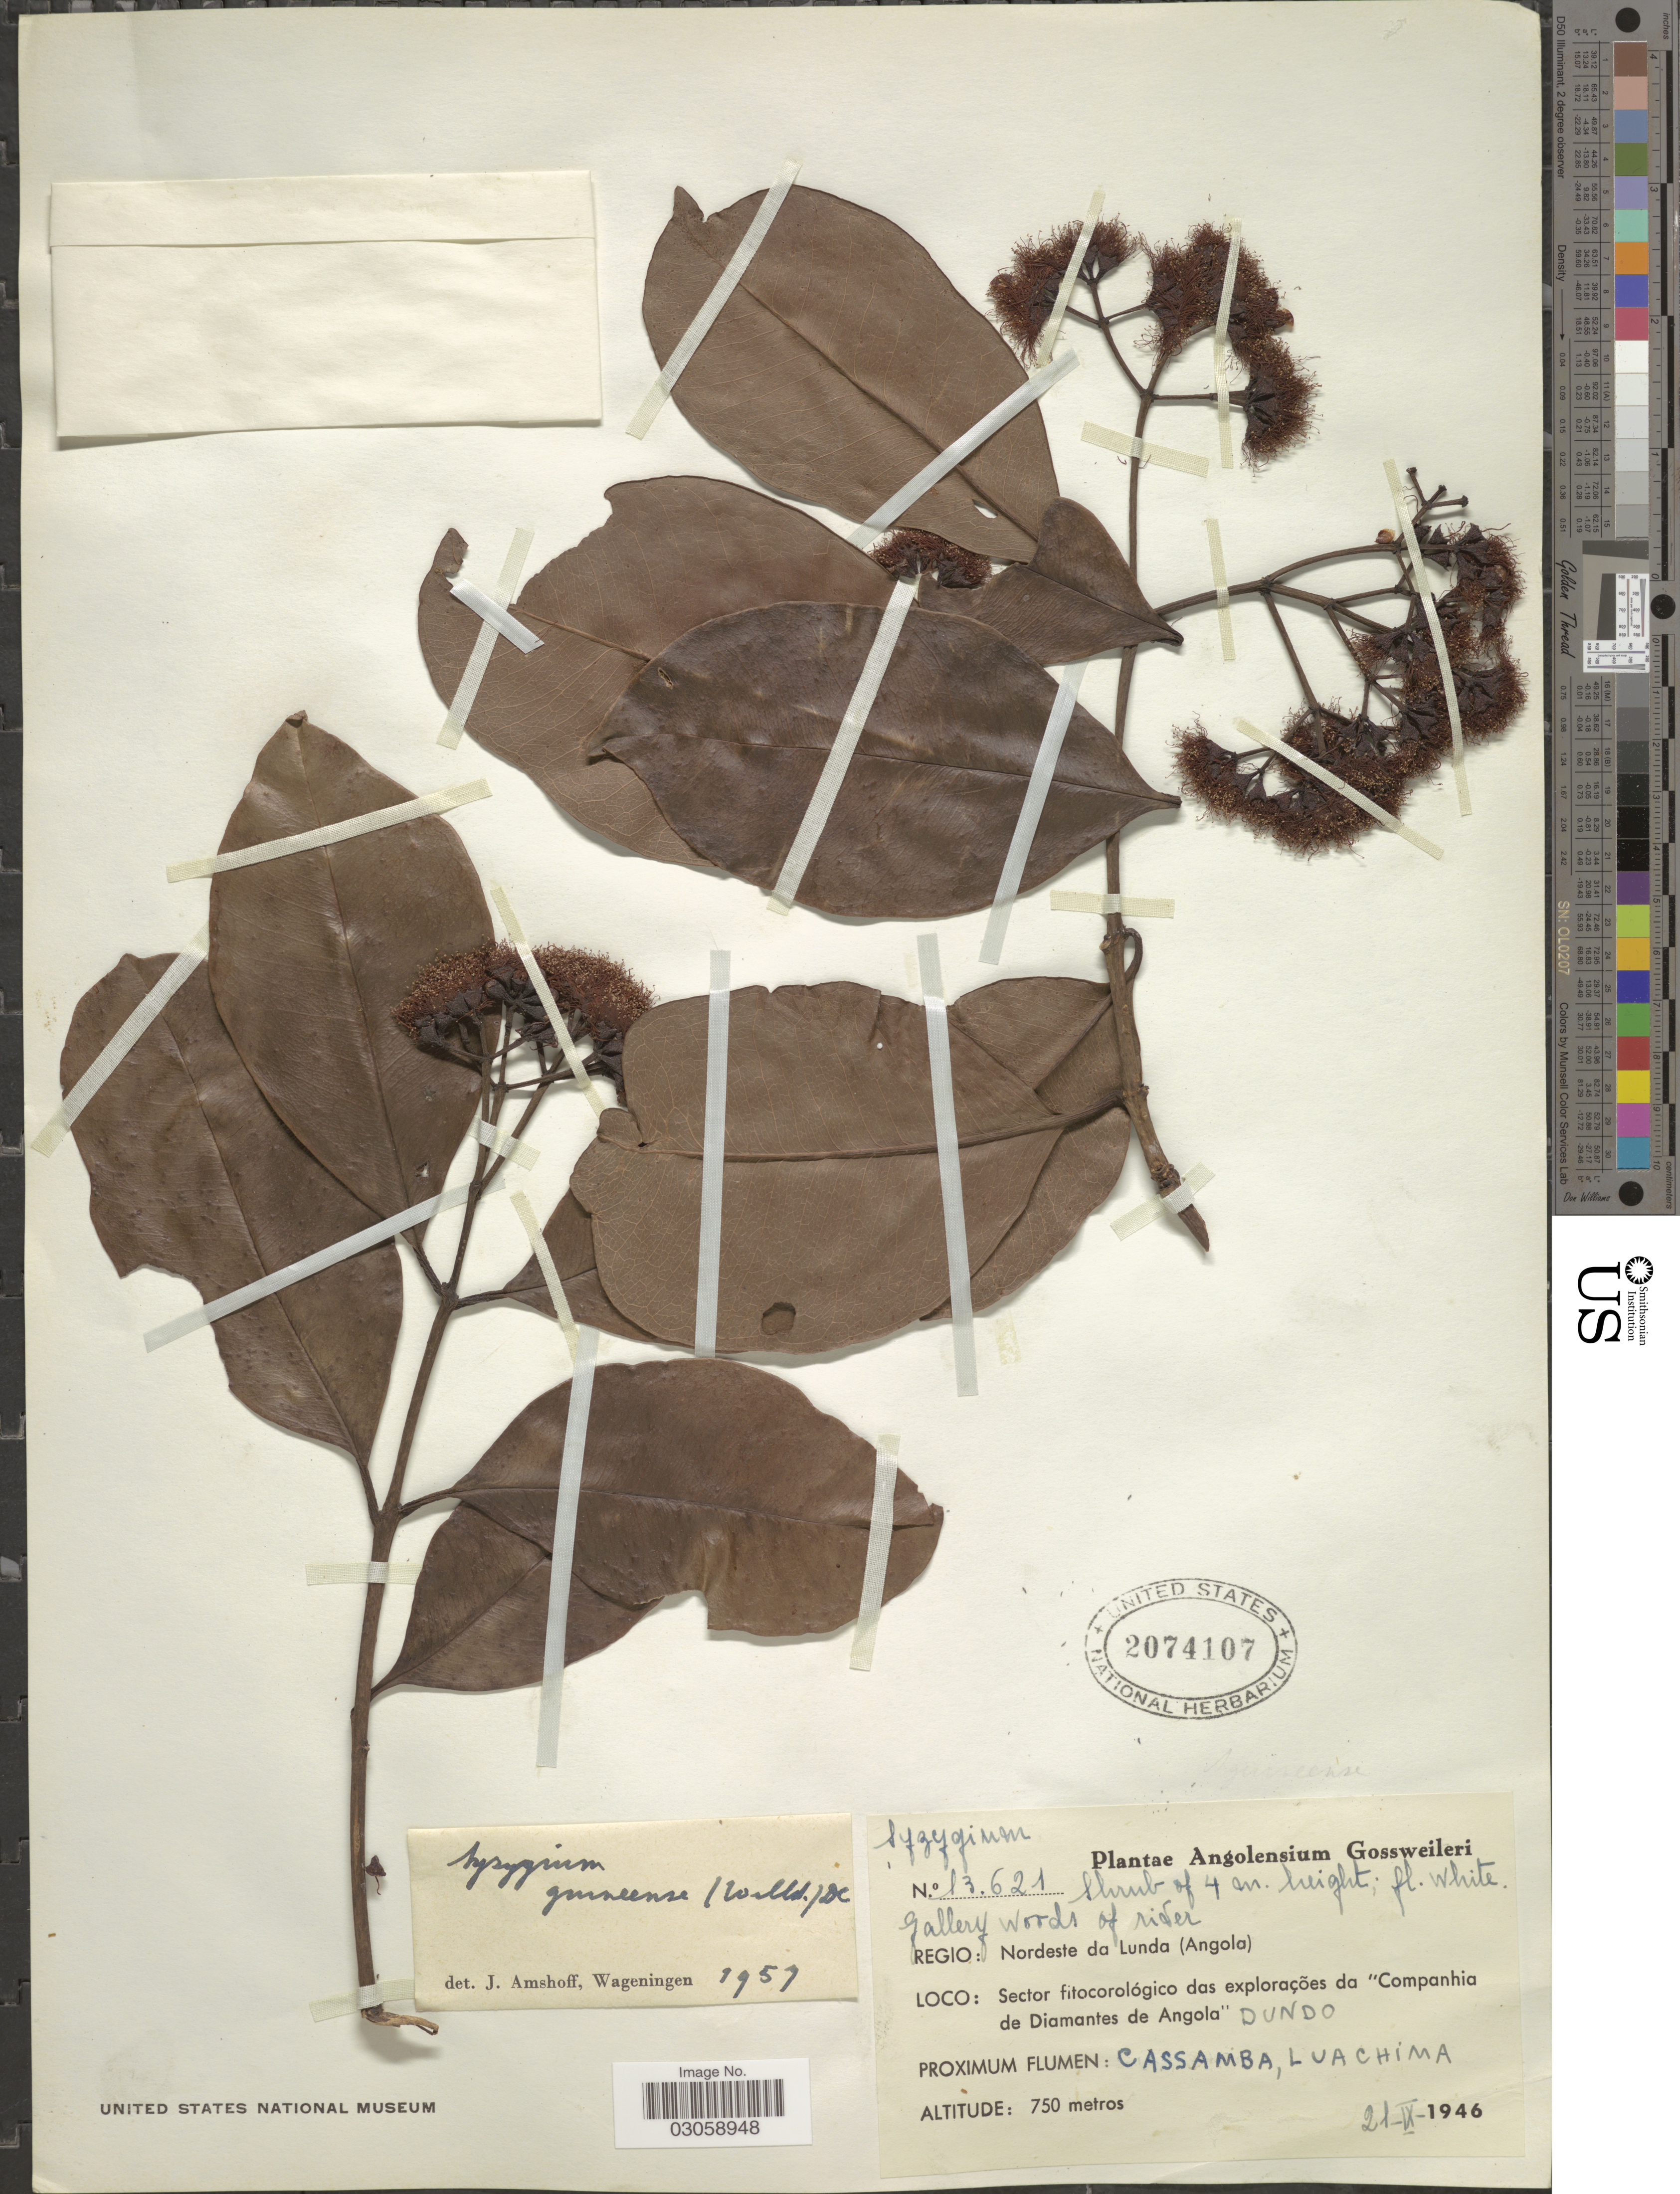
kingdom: Plantae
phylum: Tracheophyta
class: Magnoliopsida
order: Myrtales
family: Myrtaceae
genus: Syzygium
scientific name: Syzygium guineense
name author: (Willd.) DC.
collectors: -. Gossweiler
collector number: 13621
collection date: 1946-09-21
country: Angola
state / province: Lunda Norte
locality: Regio: Nordeste da Lunda (Angola), Sector fitocorológico das explorações da "Companhia" de Diamantes de Angola, Cassamba, Luachima.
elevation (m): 750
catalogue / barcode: US 2074107